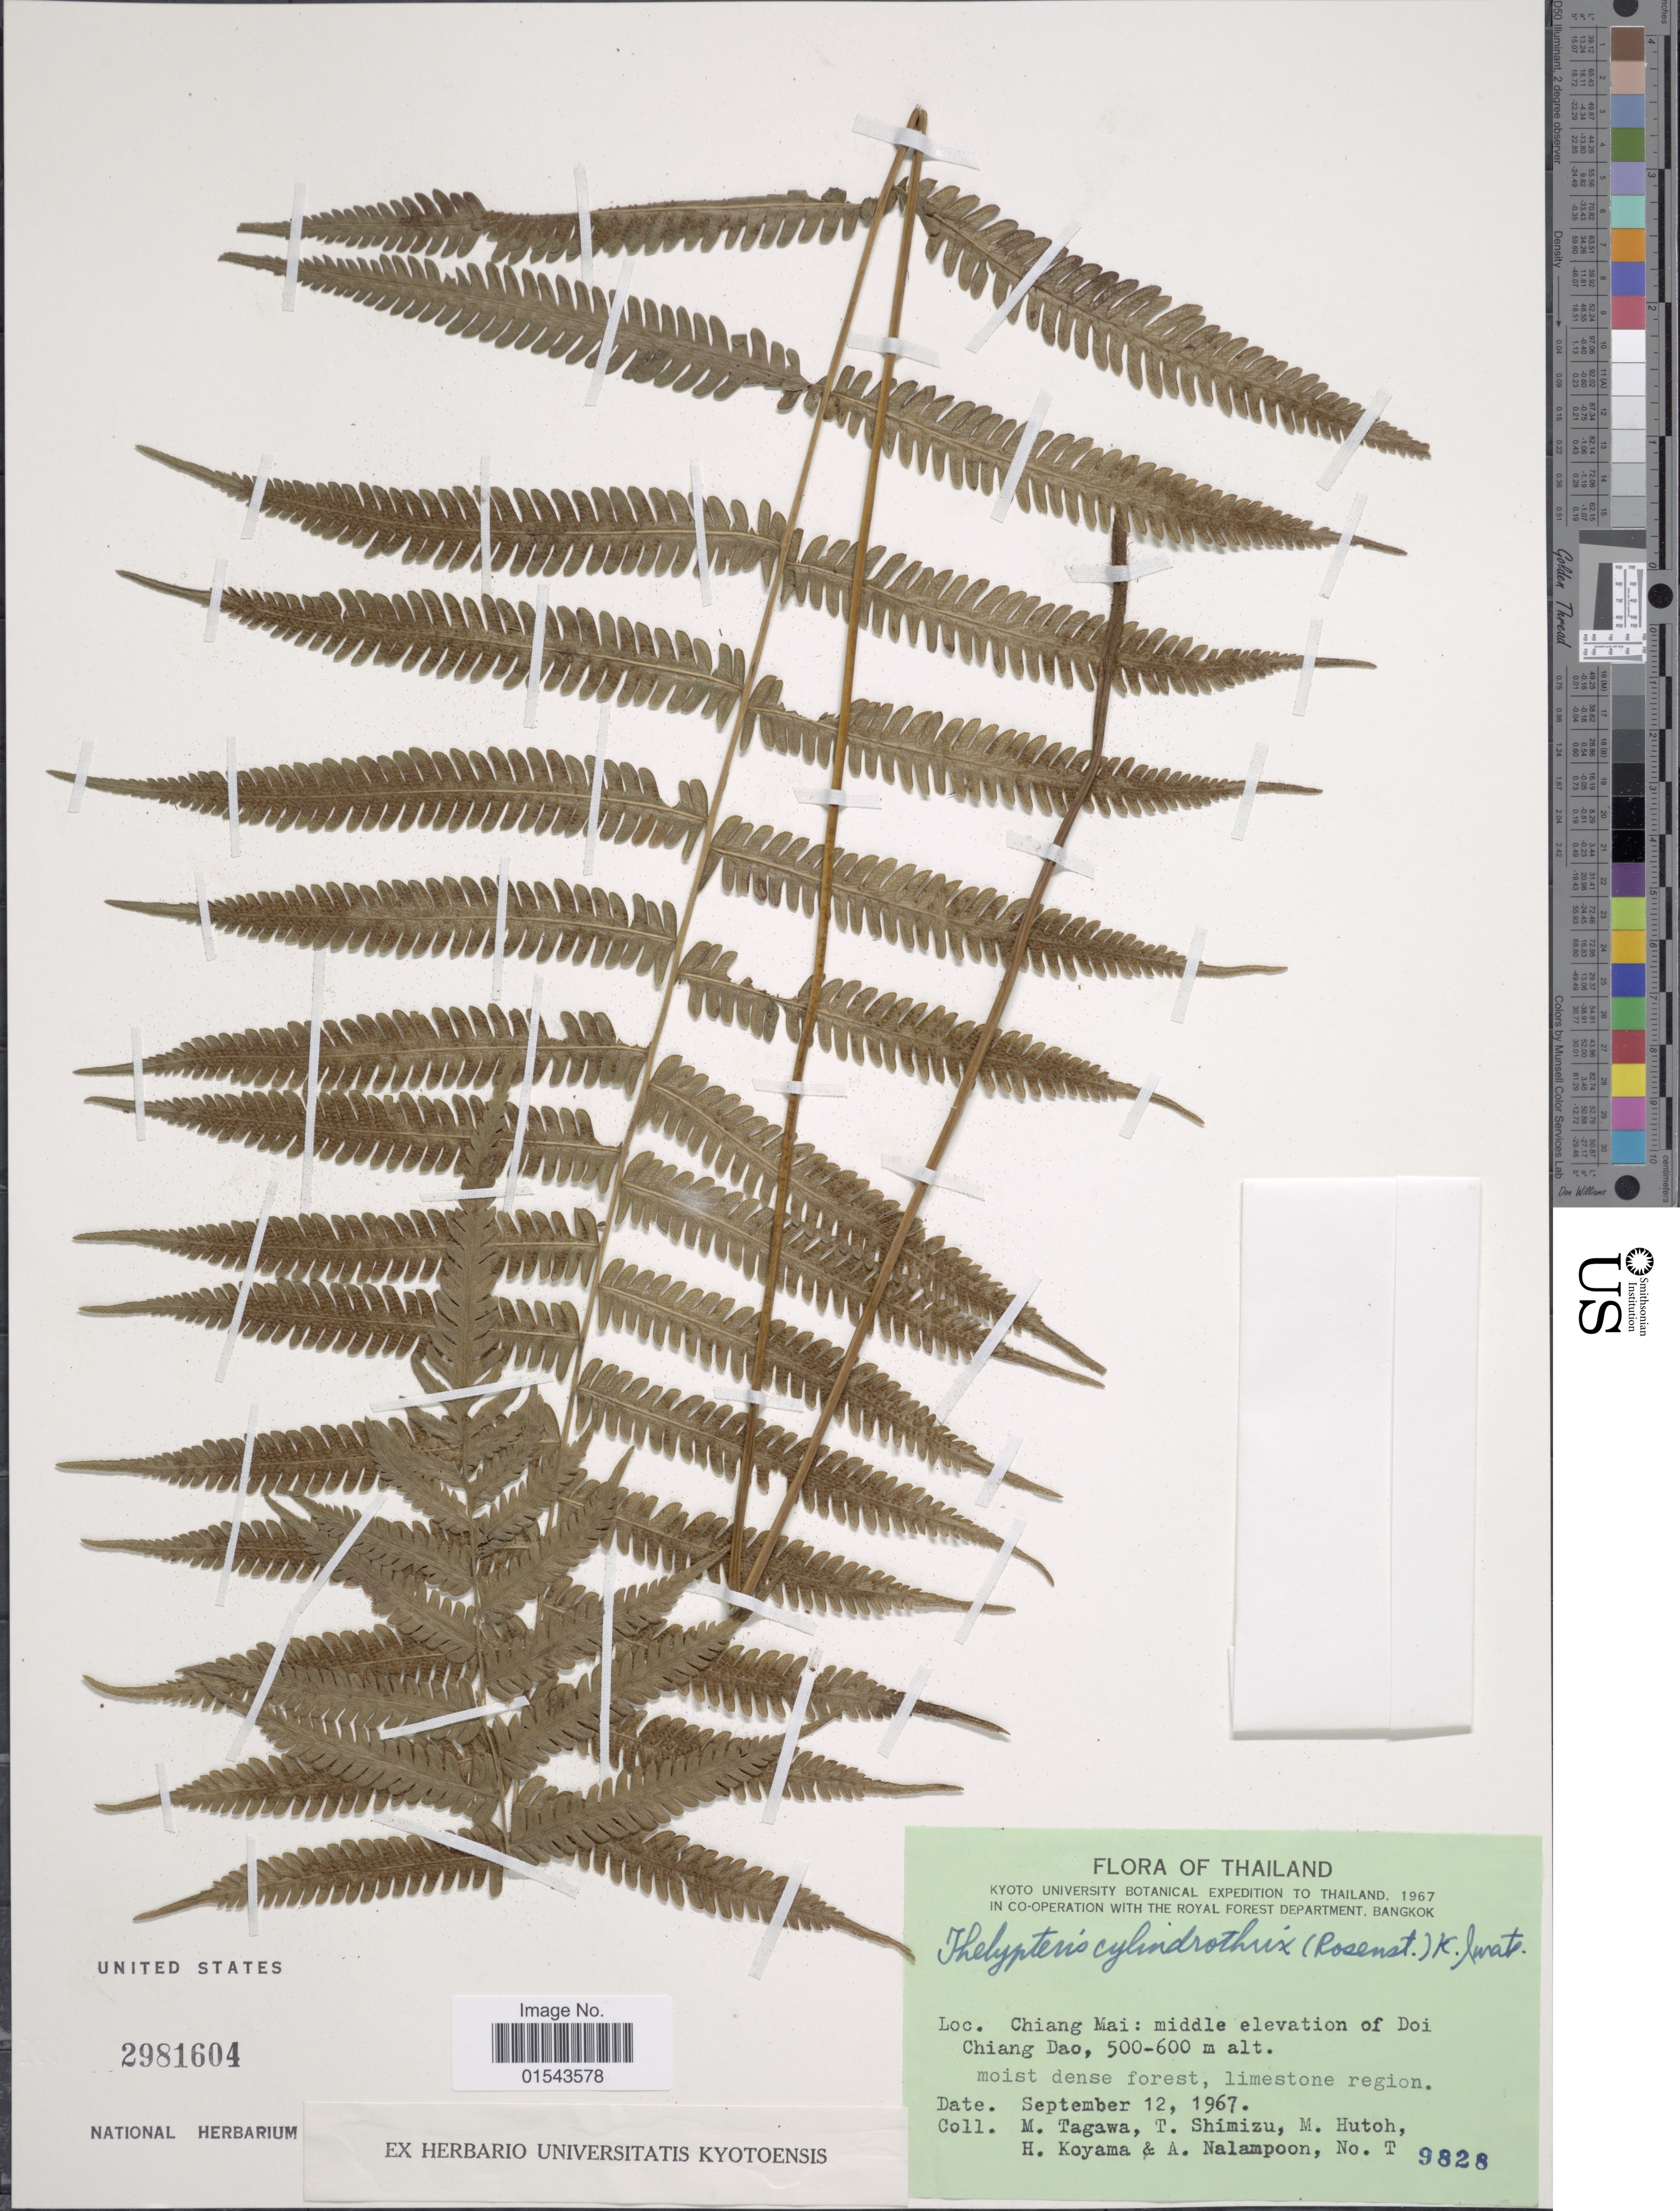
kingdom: Plantae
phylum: Tracheophyta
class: Polypodiopsida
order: Polypodiales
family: Thelypteridaceae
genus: Christella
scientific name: Christella clarkei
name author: (Bedd.) Holttum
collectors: M. Tagawa, T. Shimizu, M. Hutoh, H. Koyama & et al.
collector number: T 9828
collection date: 1967-09-12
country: Thailand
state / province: Chiang Mai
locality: Middle elevation of Doi Chiang Dao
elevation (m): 500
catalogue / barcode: US 2981604